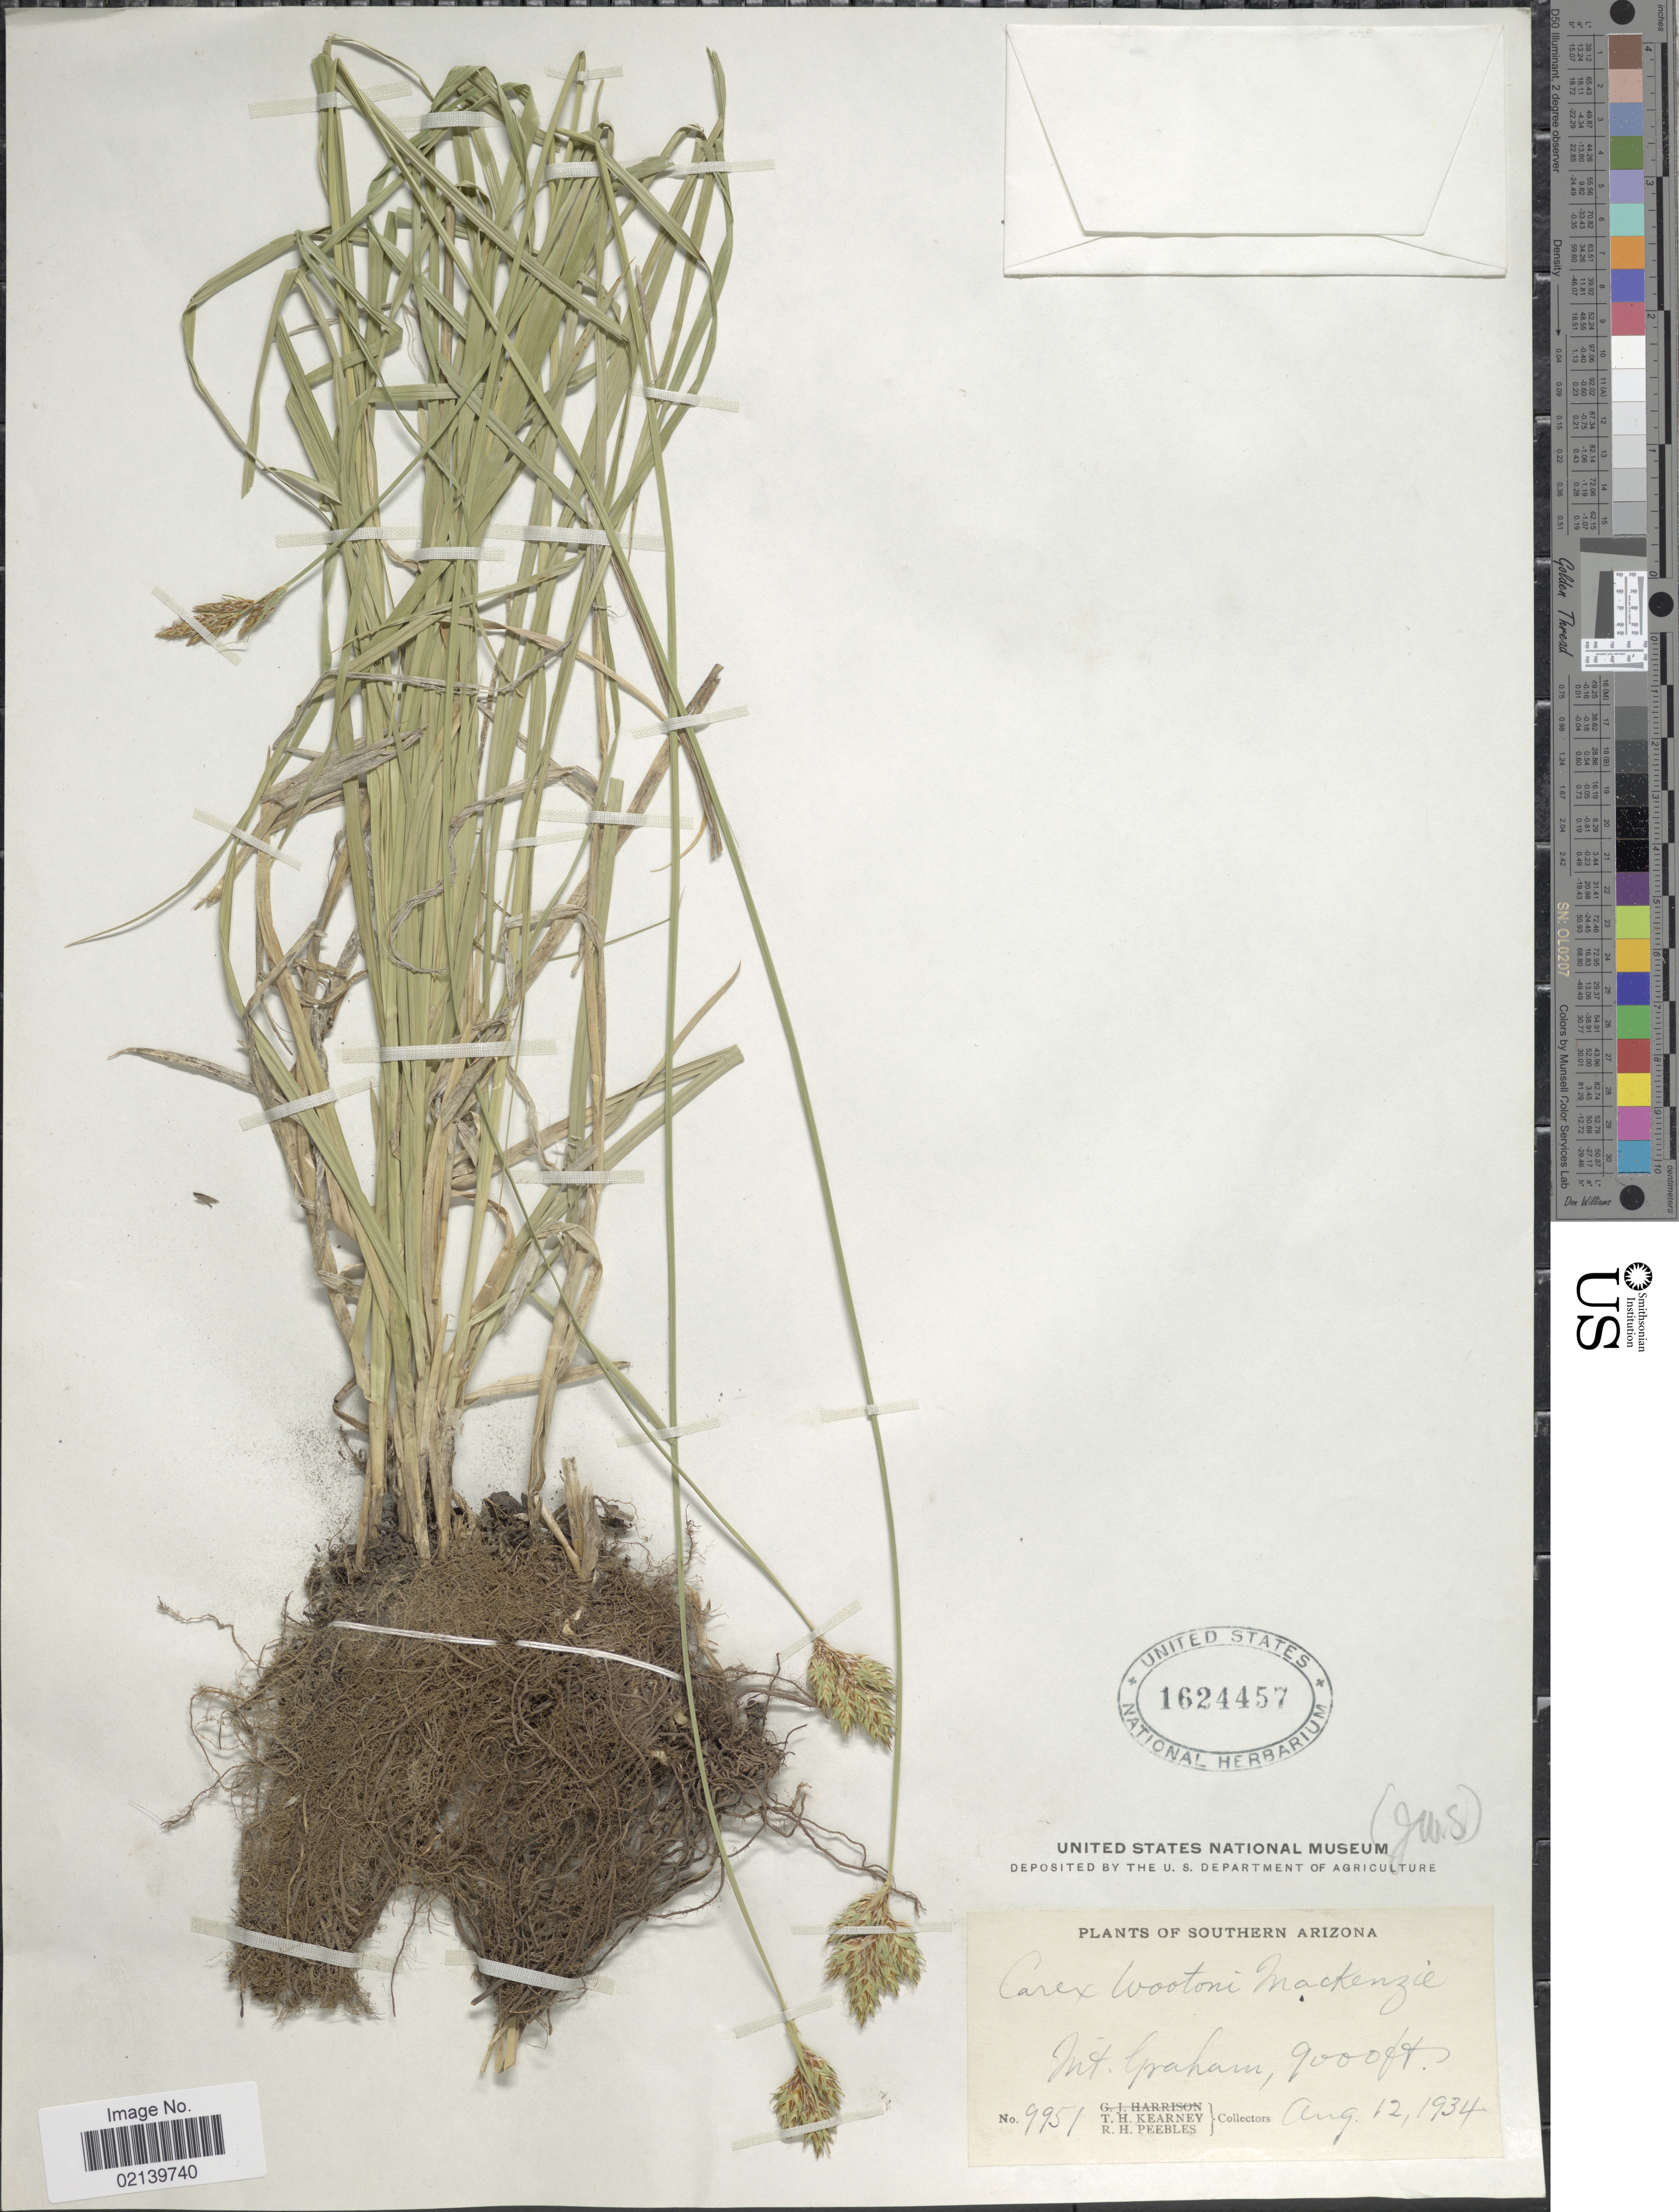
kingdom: Plantae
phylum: Tracheophyta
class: Liliopsida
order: Poales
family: Cyperaceae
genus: Carex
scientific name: Carex wootonii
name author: Mack.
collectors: T. H. Kearney & R. H. Peebles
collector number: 9951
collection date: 1934-08-12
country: United States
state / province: Arizona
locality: Southern Arizona, Mt. Graham.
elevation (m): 2743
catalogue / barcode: US 1624457